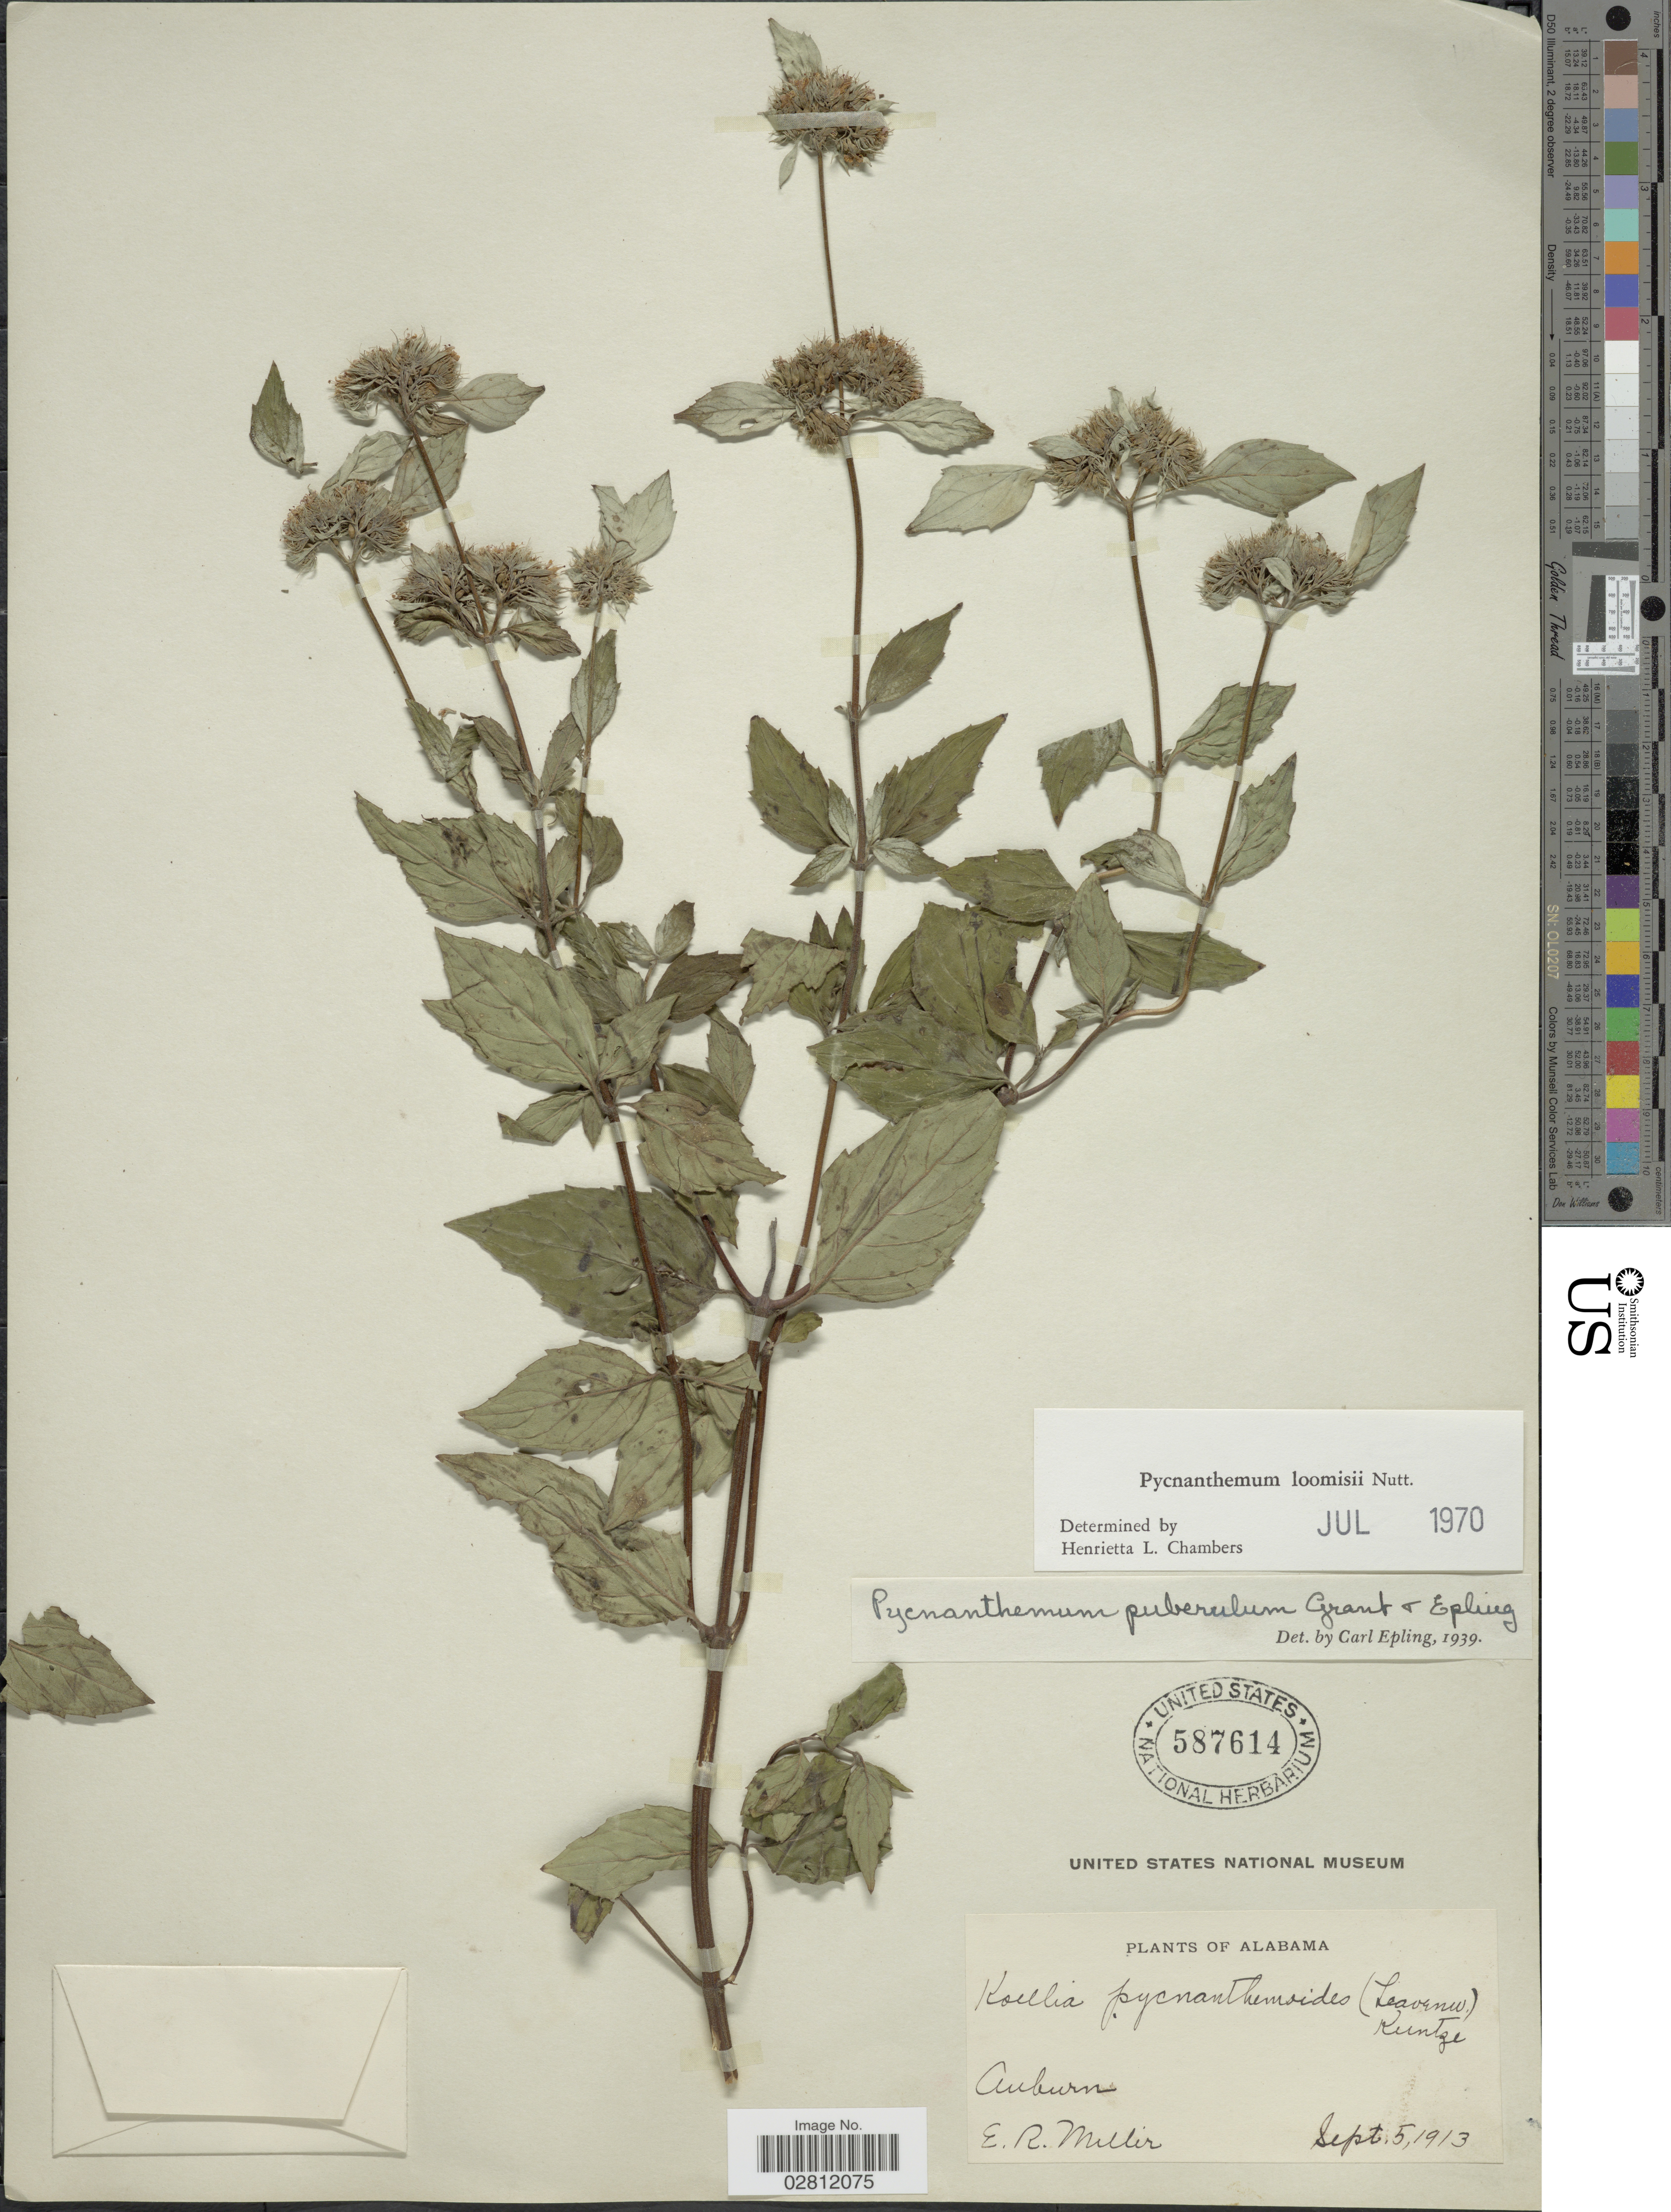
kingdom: Plantae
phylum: Tracheophyta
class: Magnoliopsida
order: Lamiales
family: Lamiaceae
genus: Pycnanthemum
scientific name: Pycnanthemum loomisii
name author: Nutt.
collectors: E. Miller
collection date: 1913-09-05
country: United States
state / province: Alabama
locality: Auburn.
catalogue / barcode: US 587614